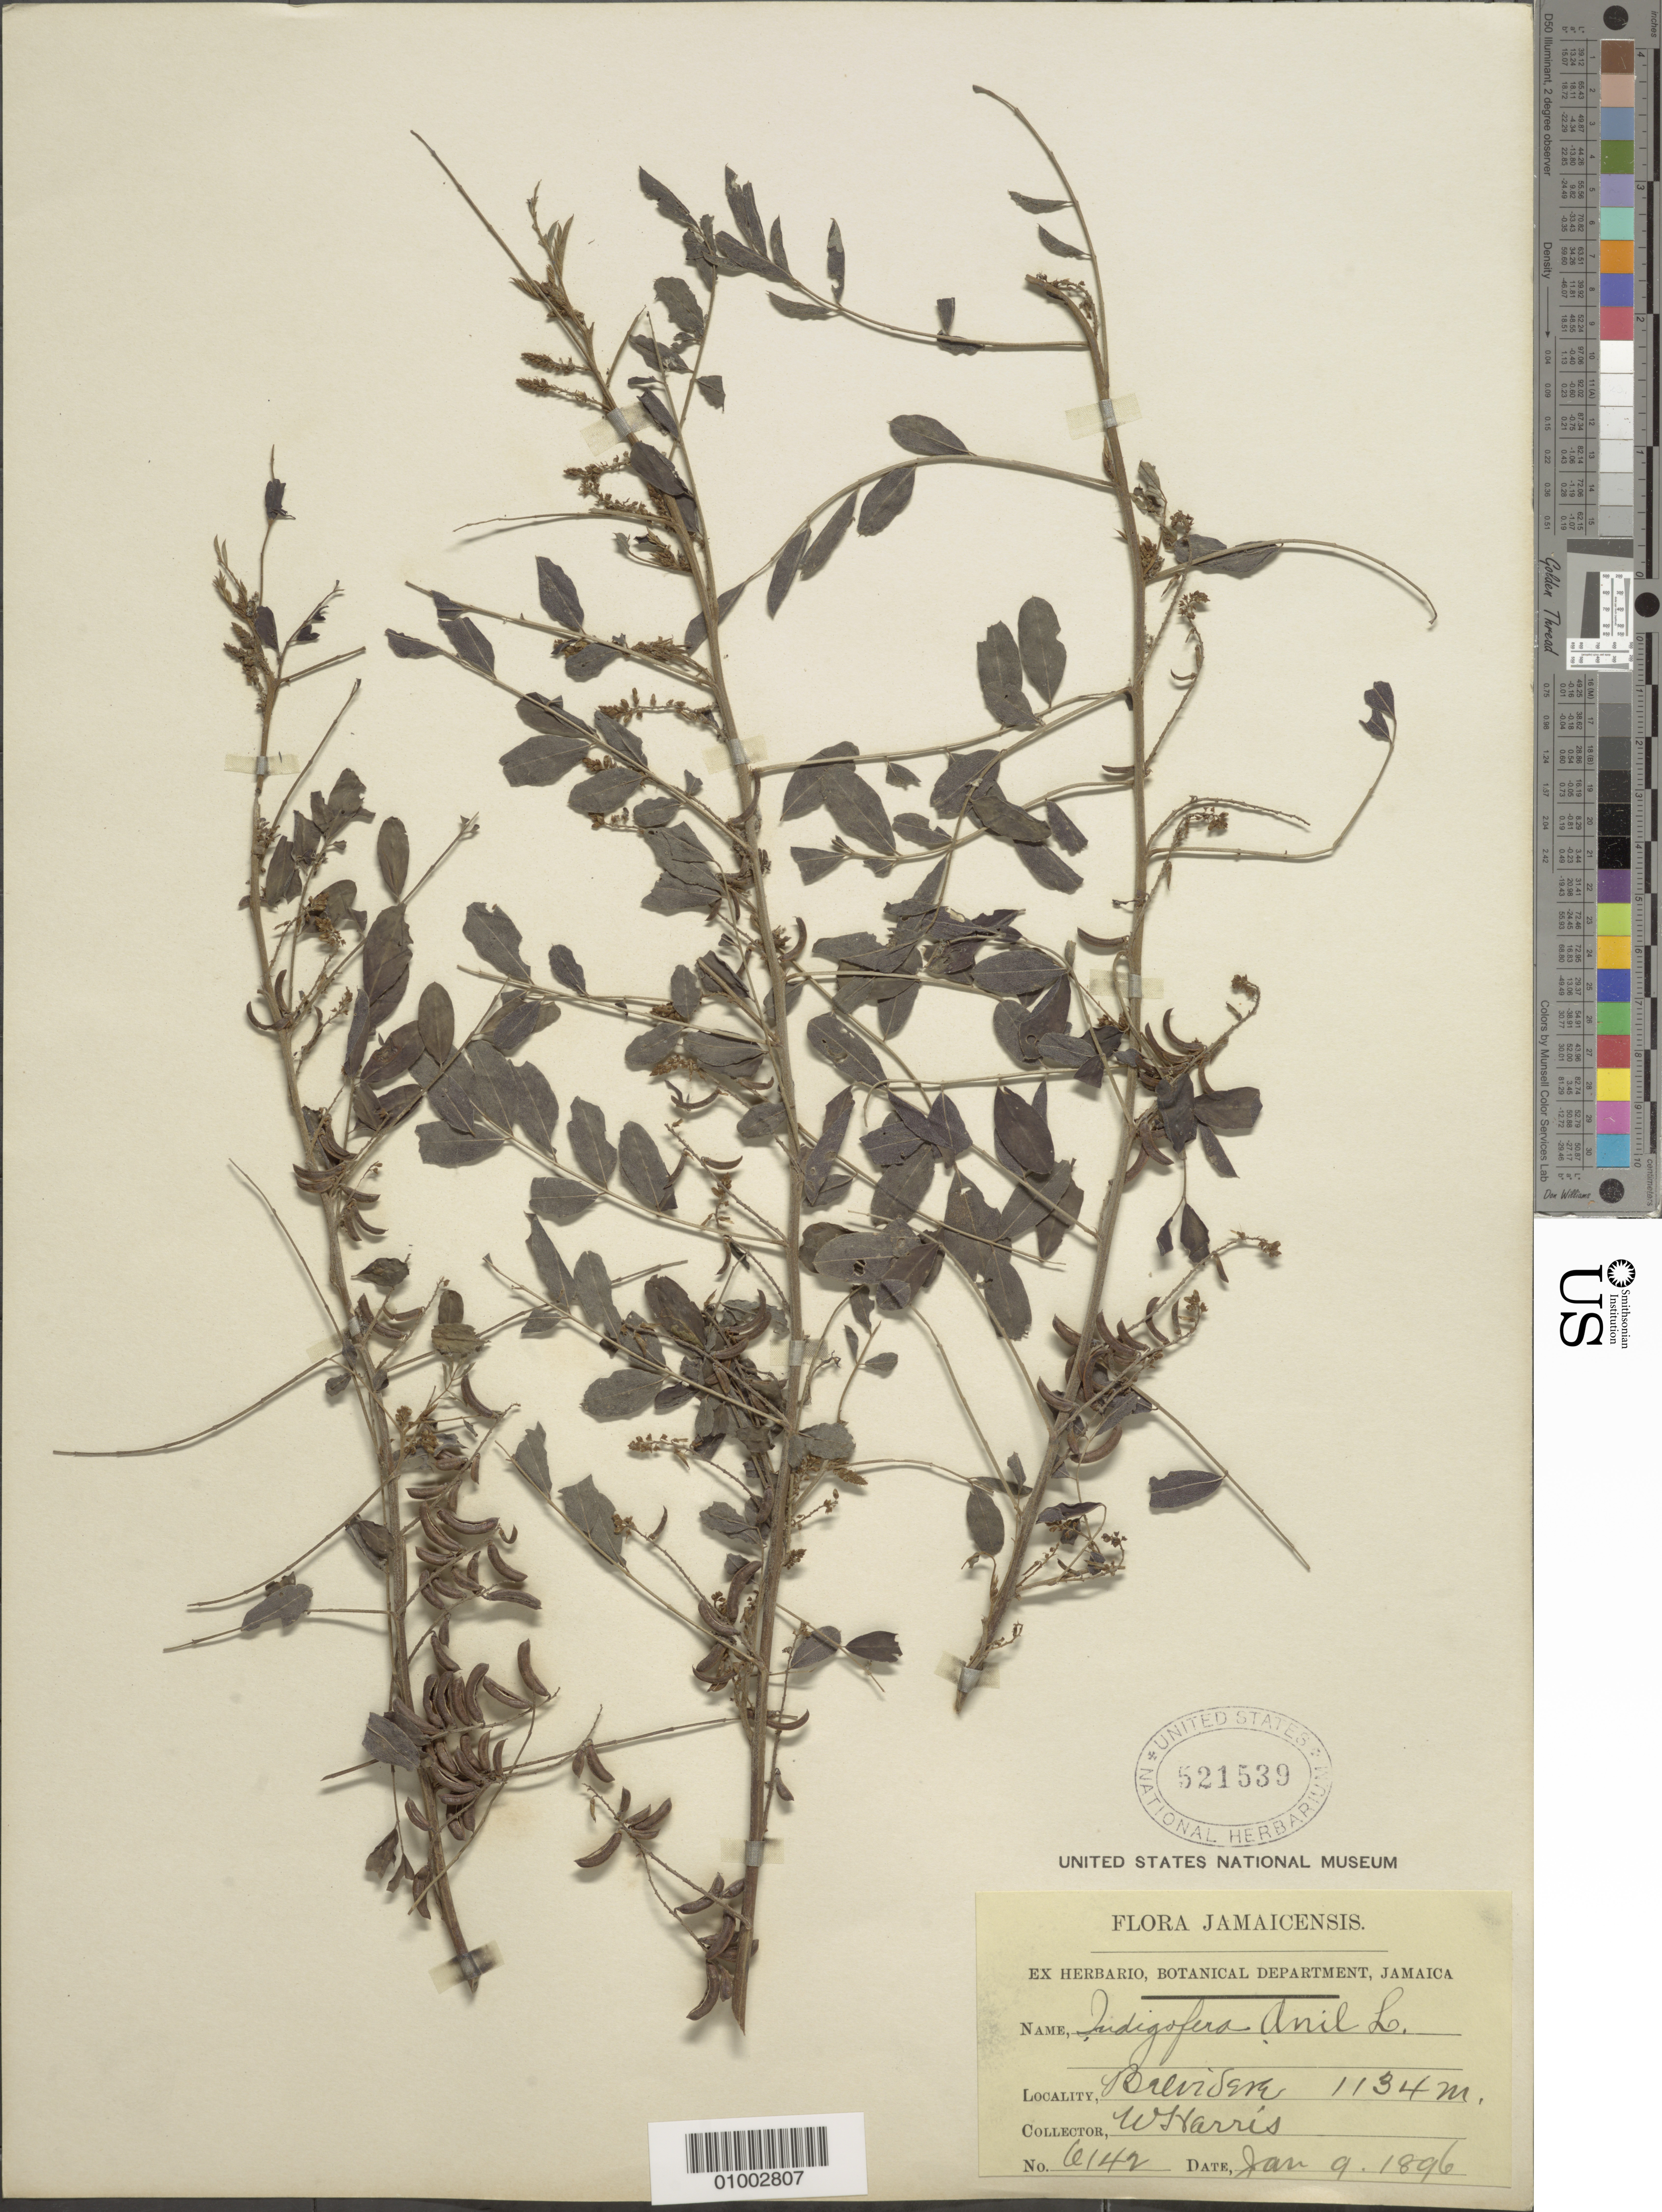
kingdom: Plantae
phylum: Tracheophyta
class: Magnoliopsida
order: Fabales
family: Fabaceae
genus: Indigofera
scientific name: Indigofera suffruticosa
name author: Mill.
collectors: W. H. Harris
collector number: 6142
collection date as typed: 09 Jan 1896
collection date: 1896-01-09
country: Jamaica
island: Jamaica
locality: Balvidem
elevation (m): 1134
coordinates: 0 N, 0 E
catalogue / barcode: US 521539